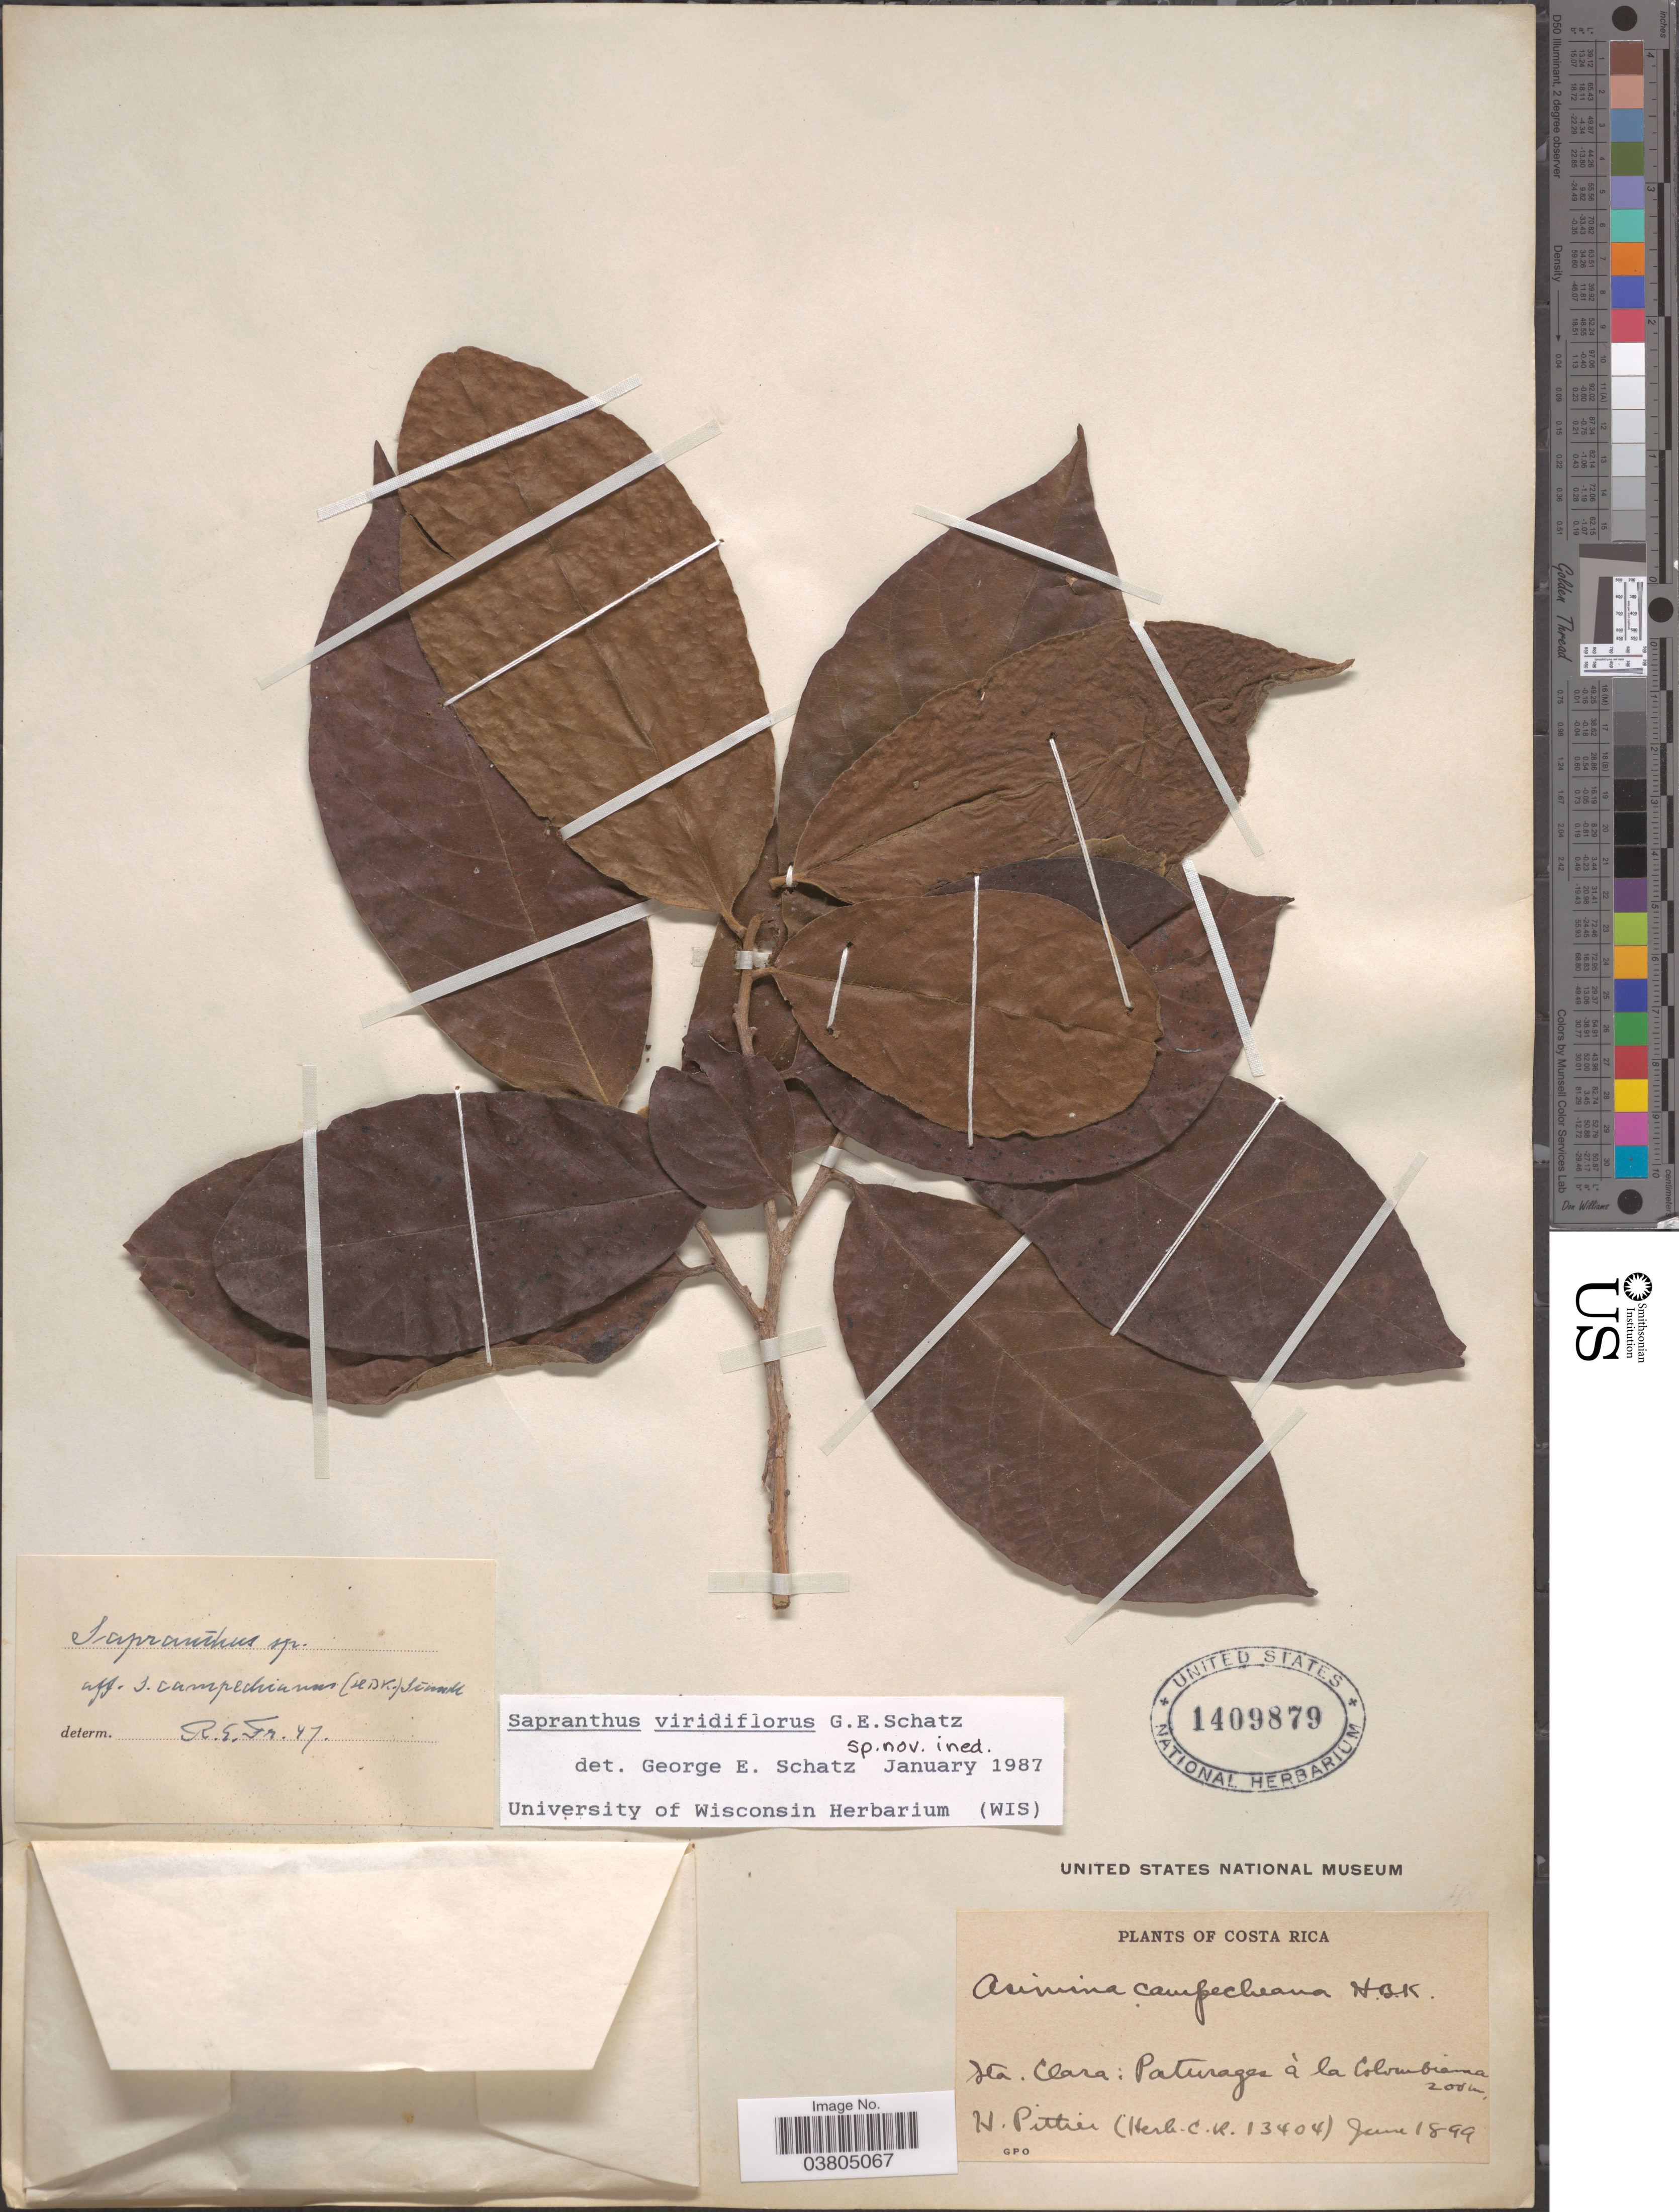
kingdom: Plantae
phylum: Tracheophyta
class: Magnoliopsida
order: Magnoliales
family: Annonaceae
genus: Sapranthus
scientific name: Sapranthus viridiflorus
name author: G.E. Schatz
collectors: H. F. Pittier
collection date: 1899-06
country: Costa Rica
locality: Sta. Clara: Paturages à la Colombiana.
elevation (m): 200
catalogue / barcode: US 1409879